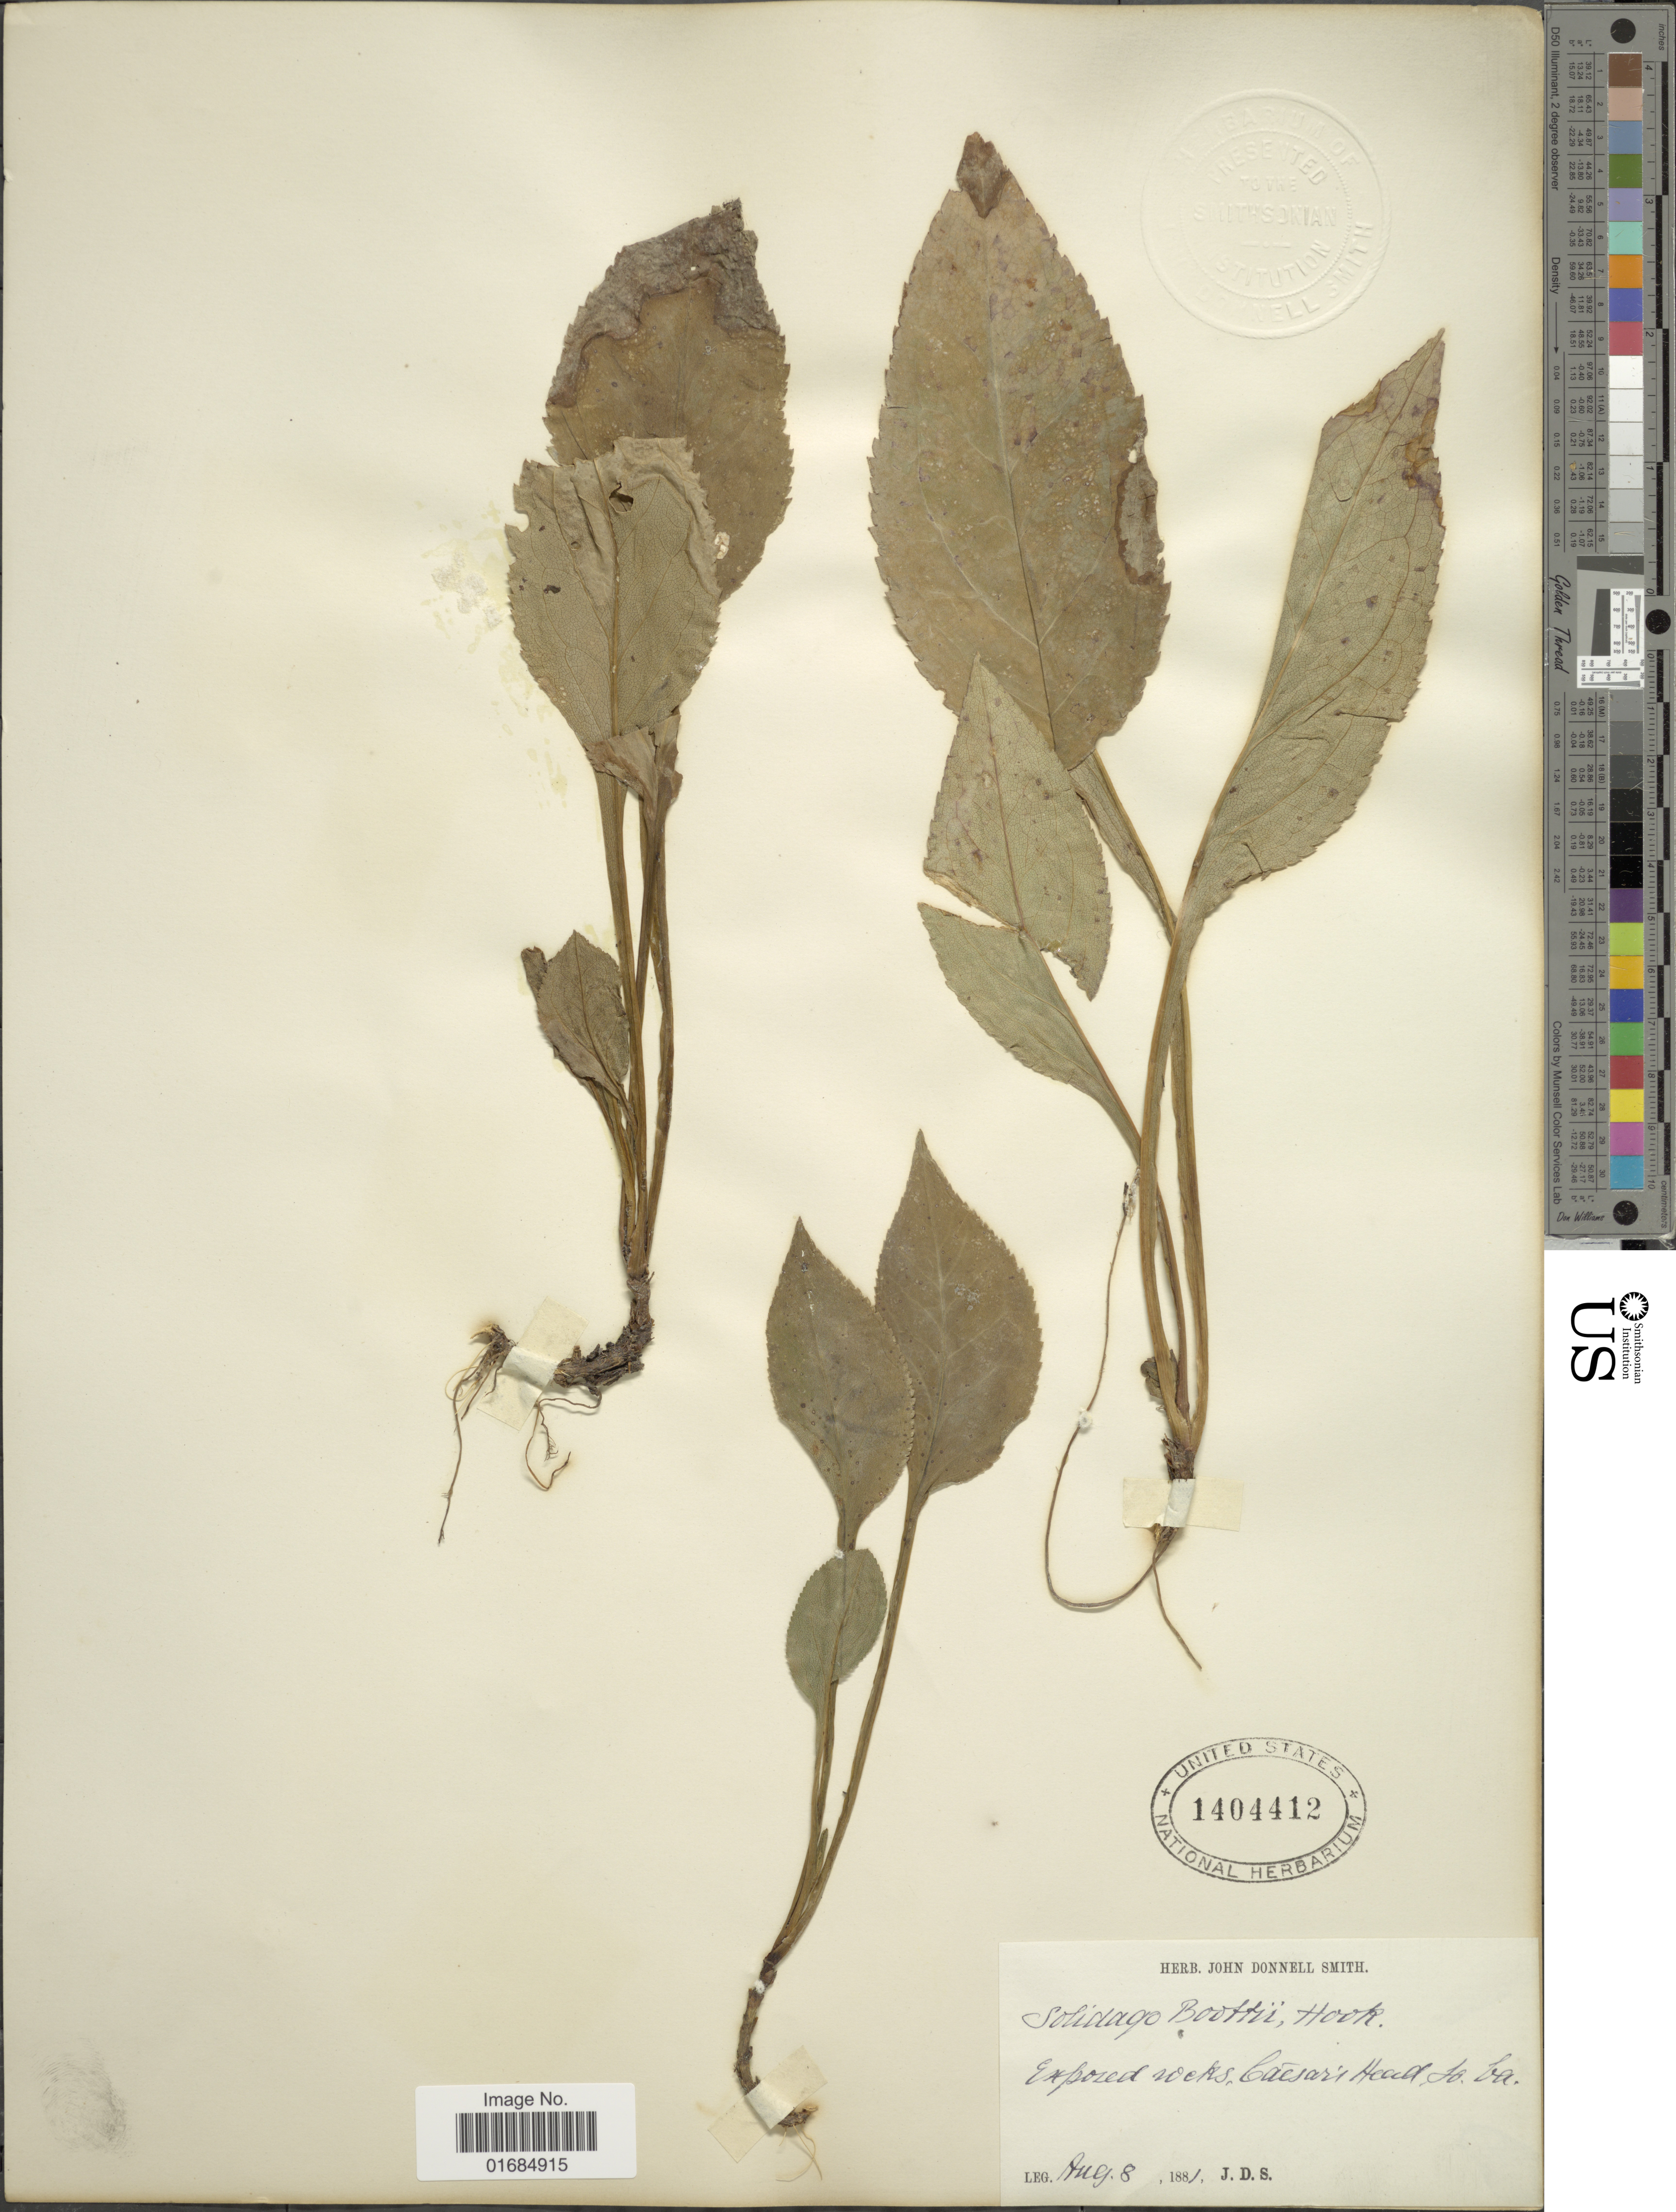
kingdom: Plantae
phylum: Tracheophyta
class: Magnoliopsida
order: Asterales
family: Asteraceae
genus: Solidago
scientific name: Solidago boottii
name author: Hook.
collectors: J. Donnell Smith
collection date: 1881-08-08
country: United States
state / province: Georgia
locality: Exposed rocks, Caesars Head, Co.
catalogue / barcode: US 1404412